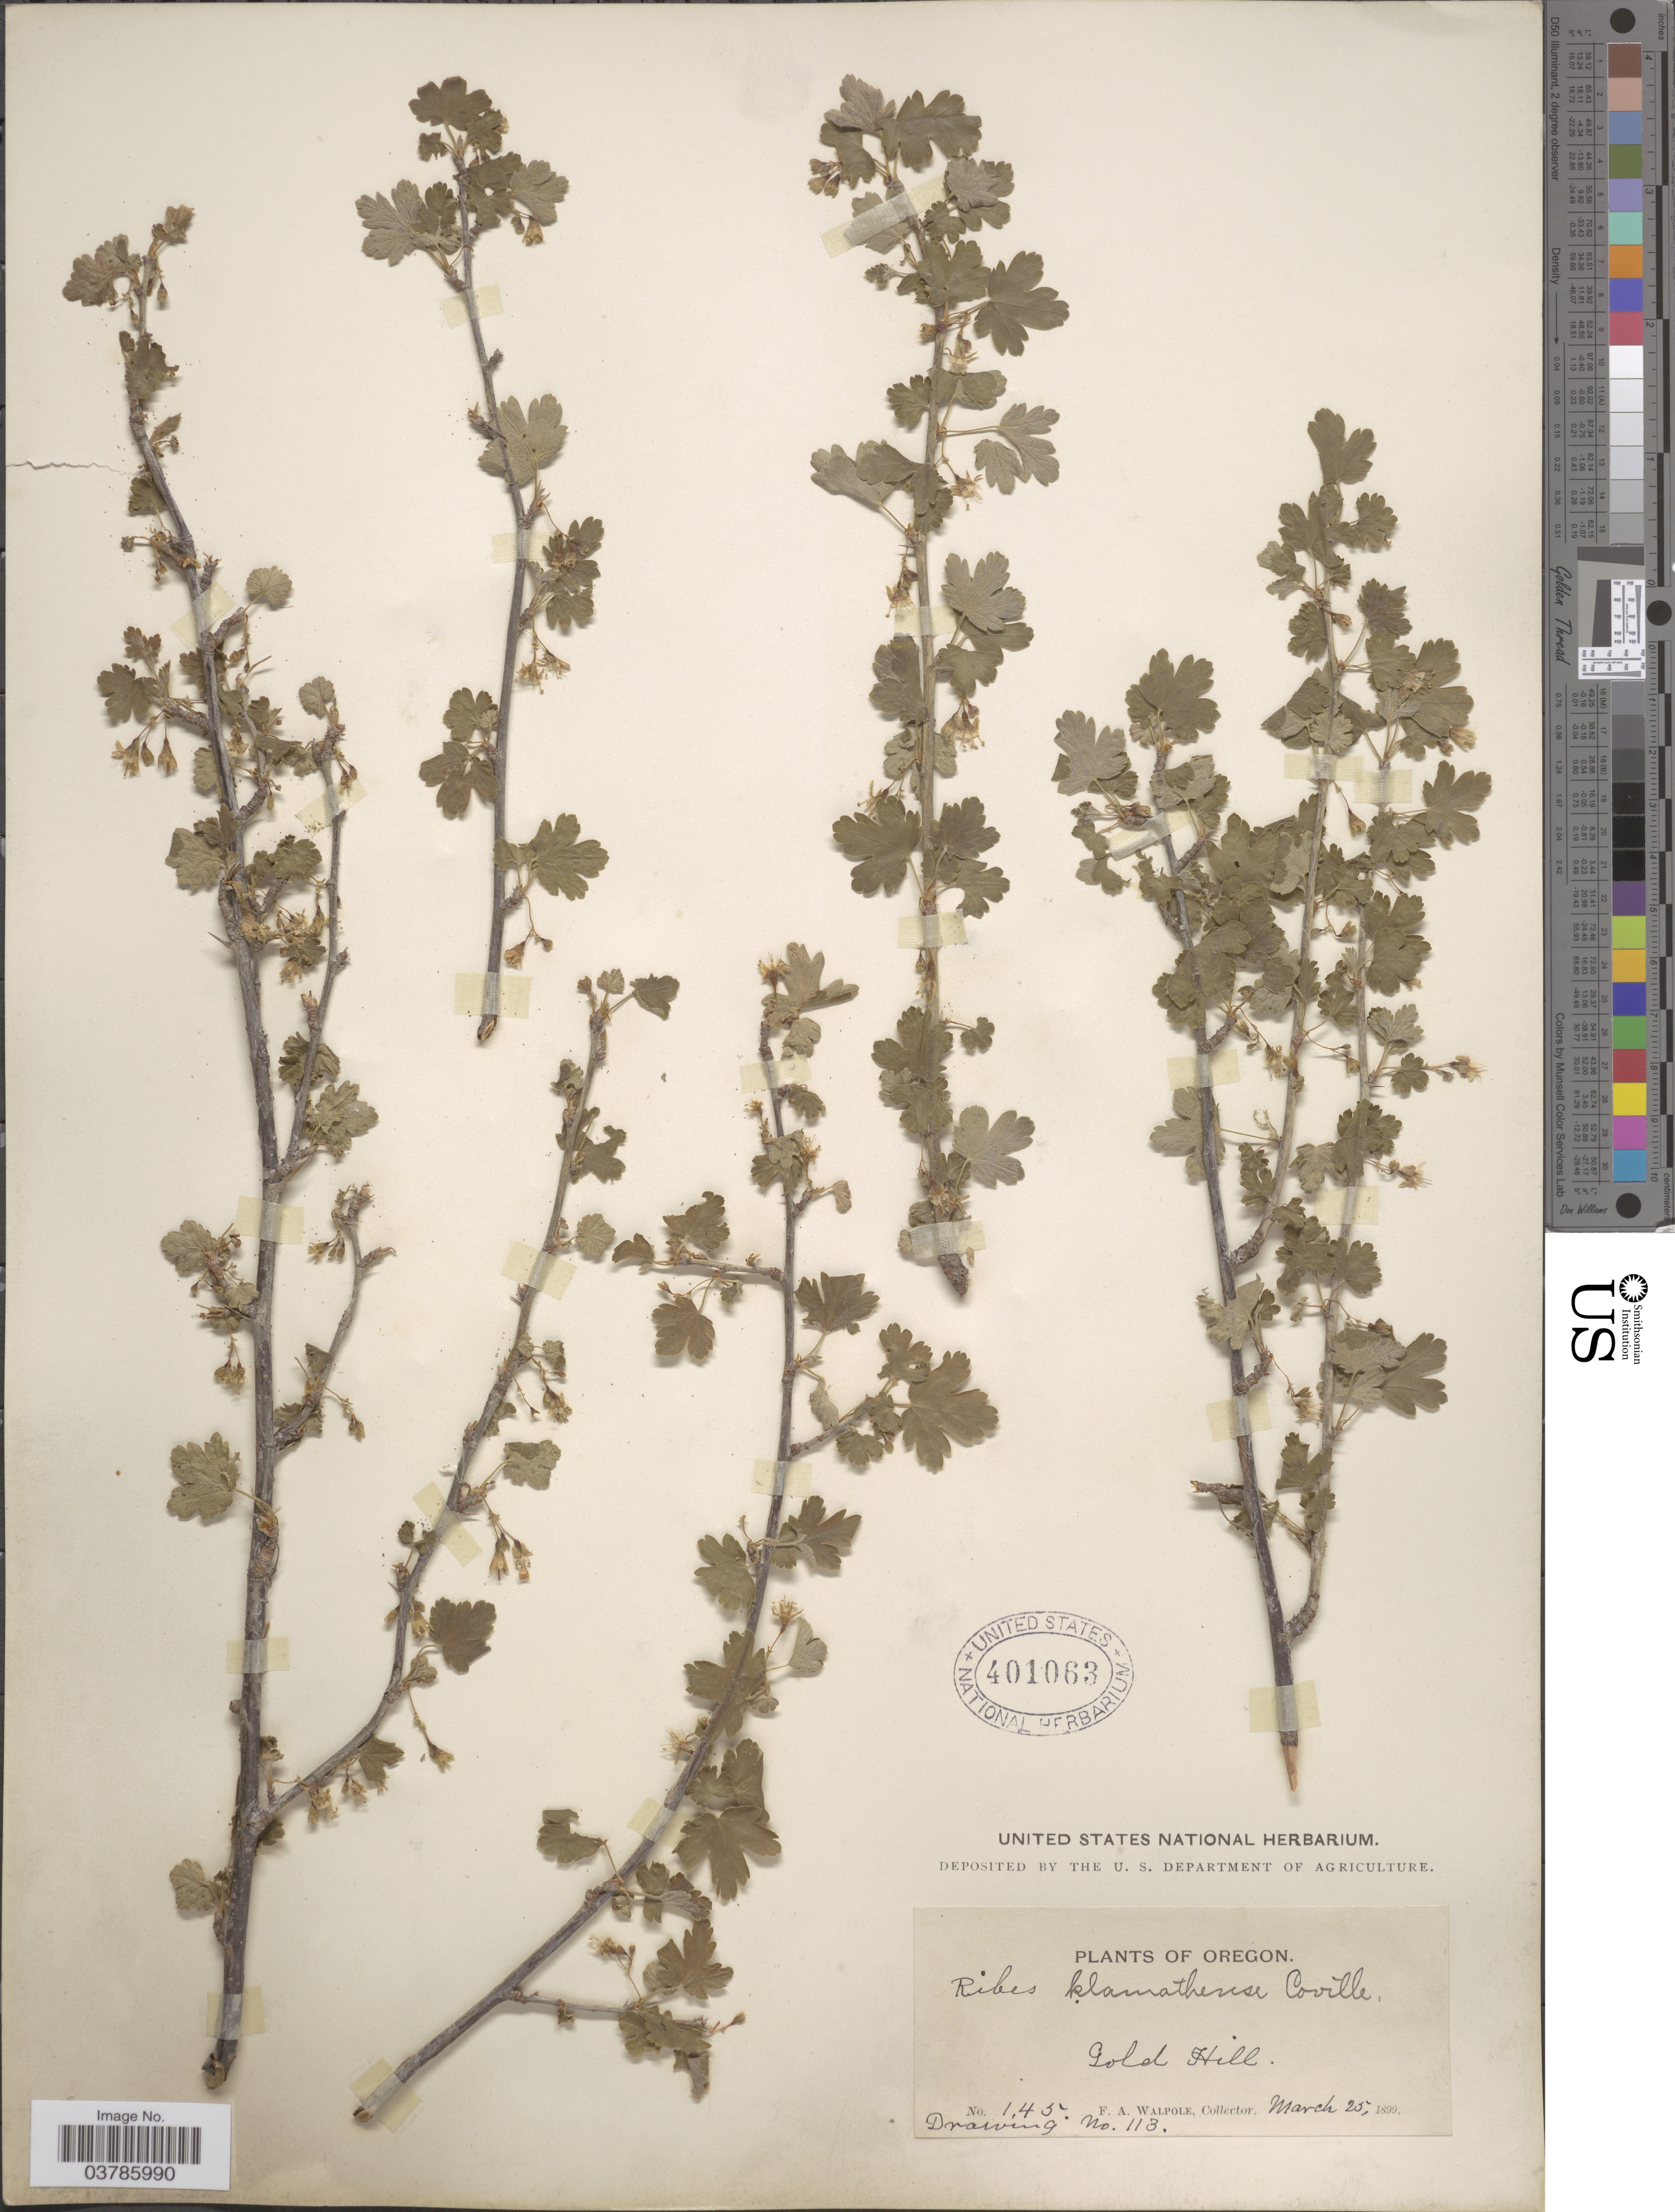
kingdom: Plantae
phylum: Tracheophyta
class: Magnoliopsida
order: Saxifragales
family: Grossulariaceae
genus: Ribes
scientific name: Ribes inerme var. klamathense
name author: (Coville) Jeps.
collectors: F. Walpole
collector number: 145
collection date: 1899-03-25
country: United States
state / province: Oregon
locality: Gold Hill.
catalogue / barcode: US 401063